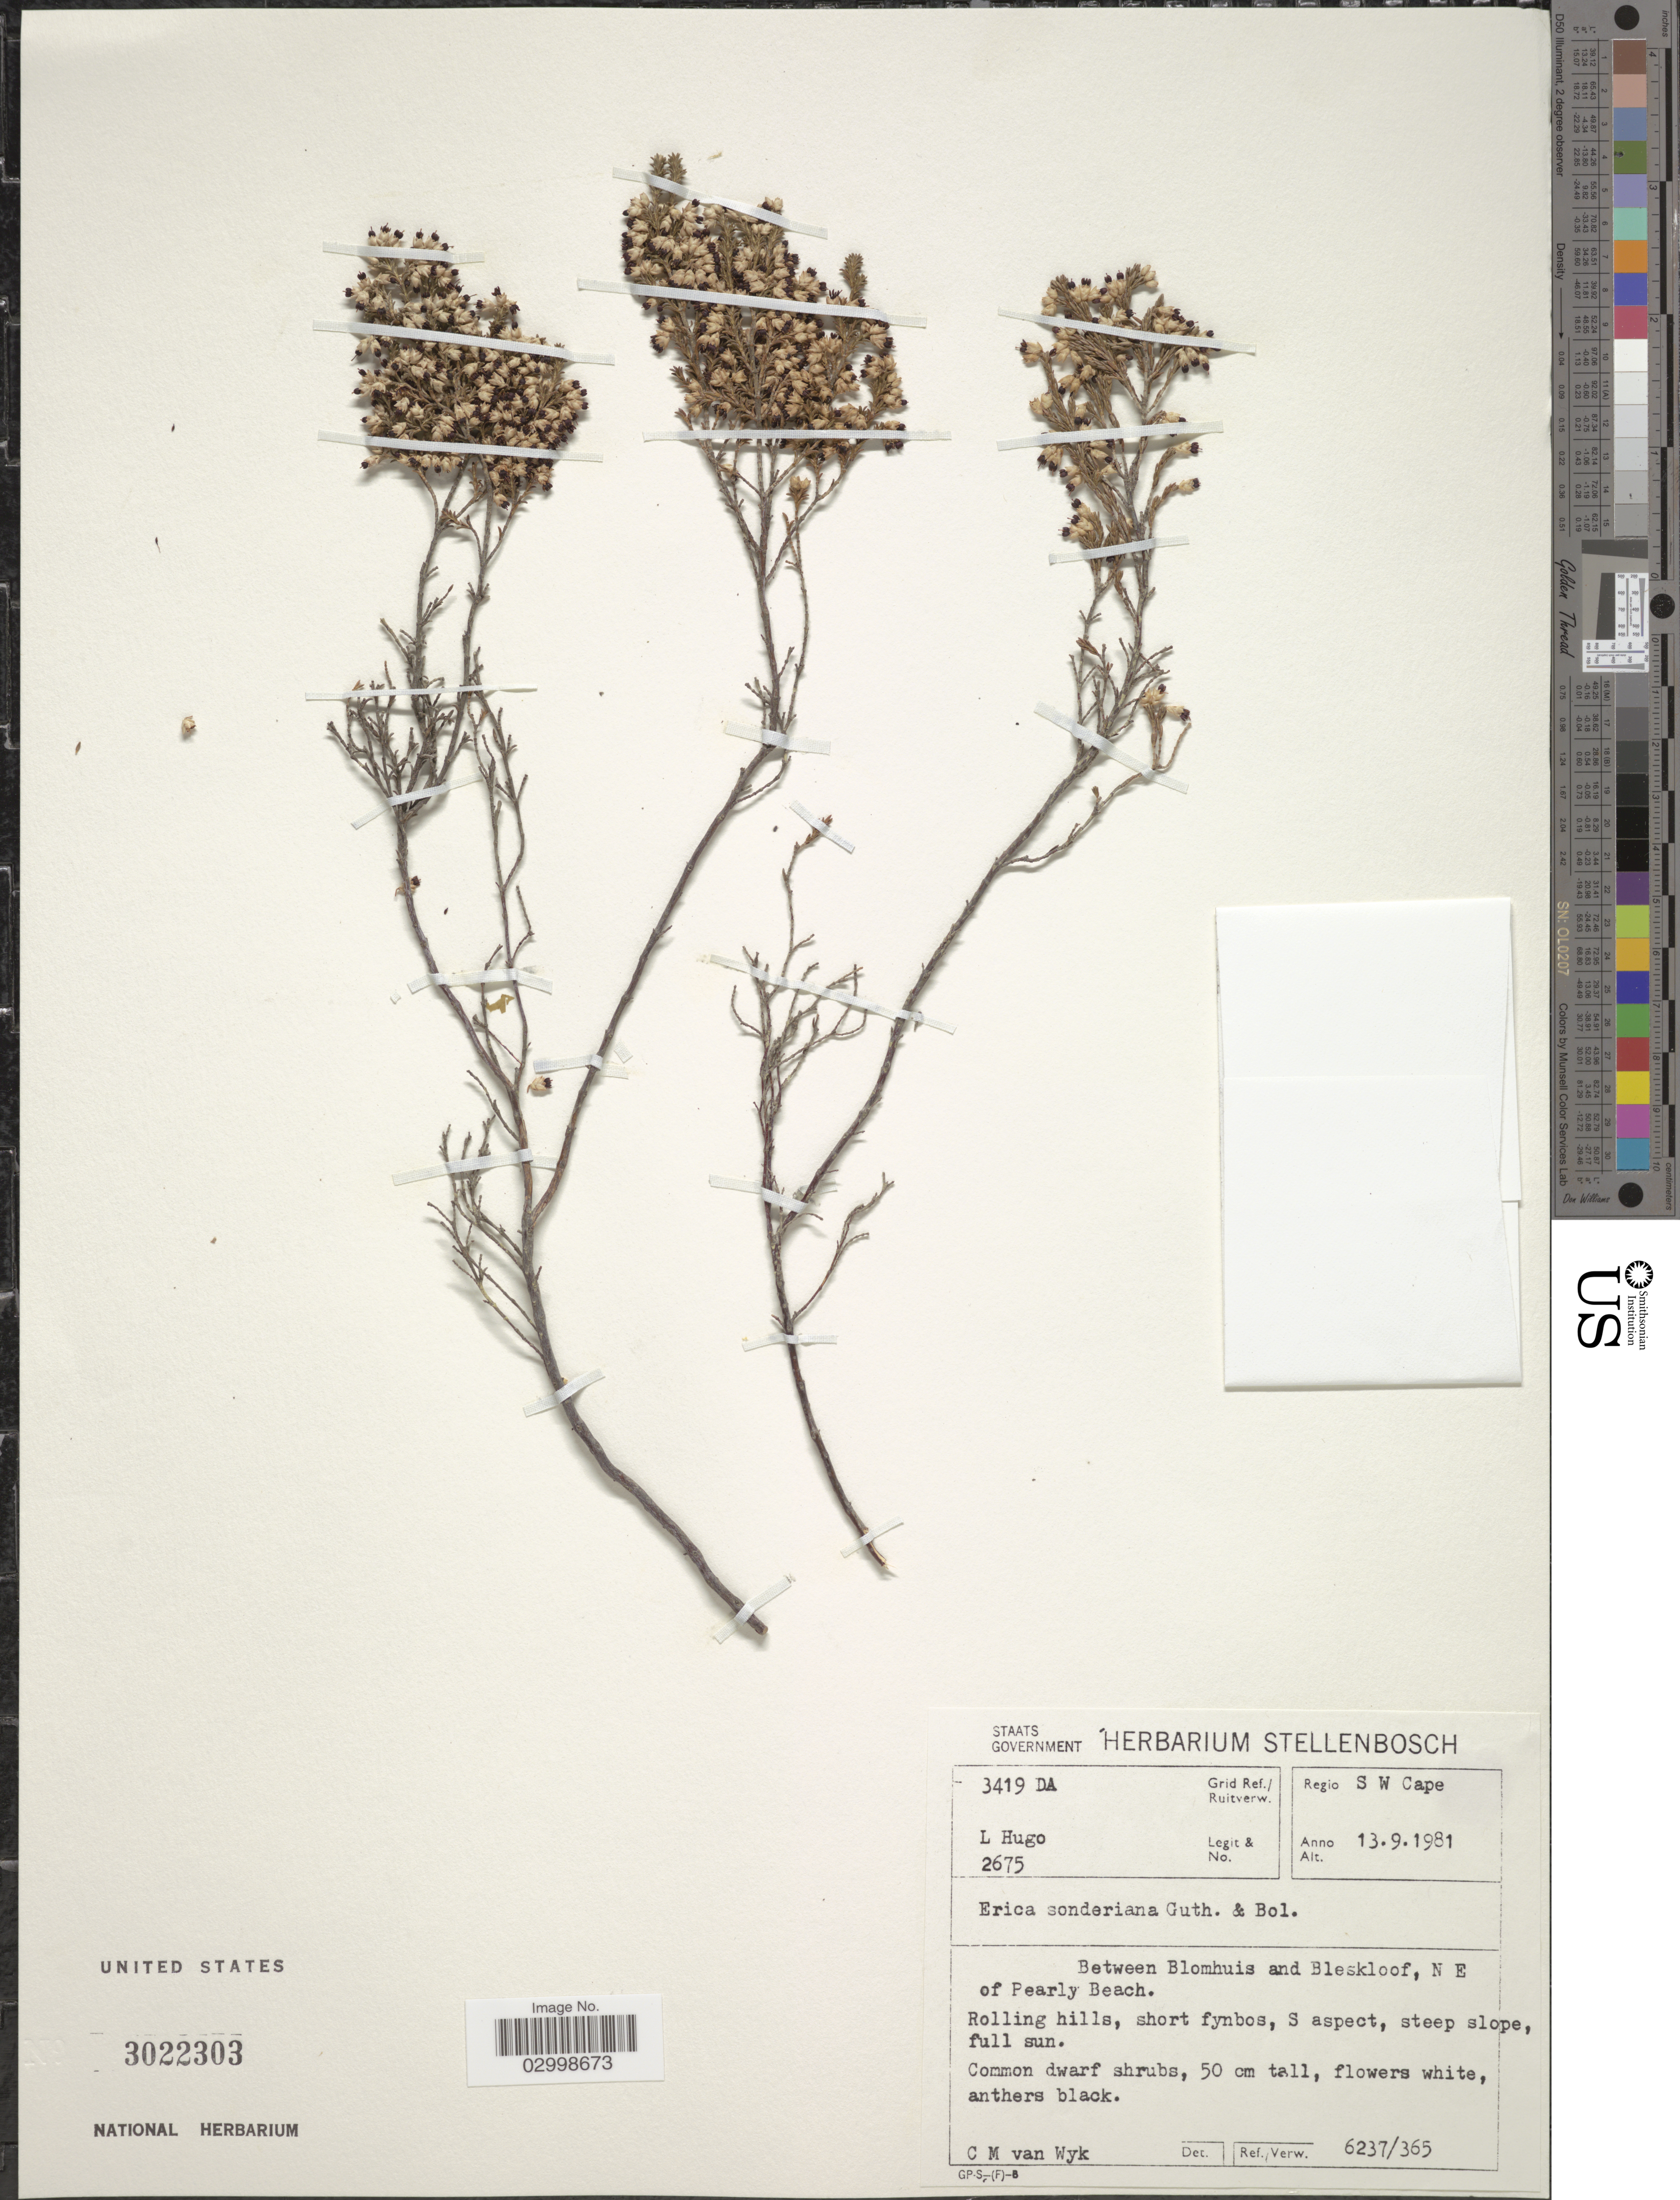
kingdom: Plantae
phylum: Tracheophyta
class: Magnoliopsida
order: Ericales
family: Ericaceae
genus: Erica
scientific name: Erica sonderiana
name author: L. Guthrie & Bolus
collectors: L. Hugo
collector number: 2675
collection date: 1981-09-13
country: South Africa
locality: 3419 DA Grid Ref./ Ruitverw. Regio S W Cape. between Blomhuis and Bleskloof, N. E. of Pearly Beach. Rolling hills.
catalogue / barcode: US 3022303